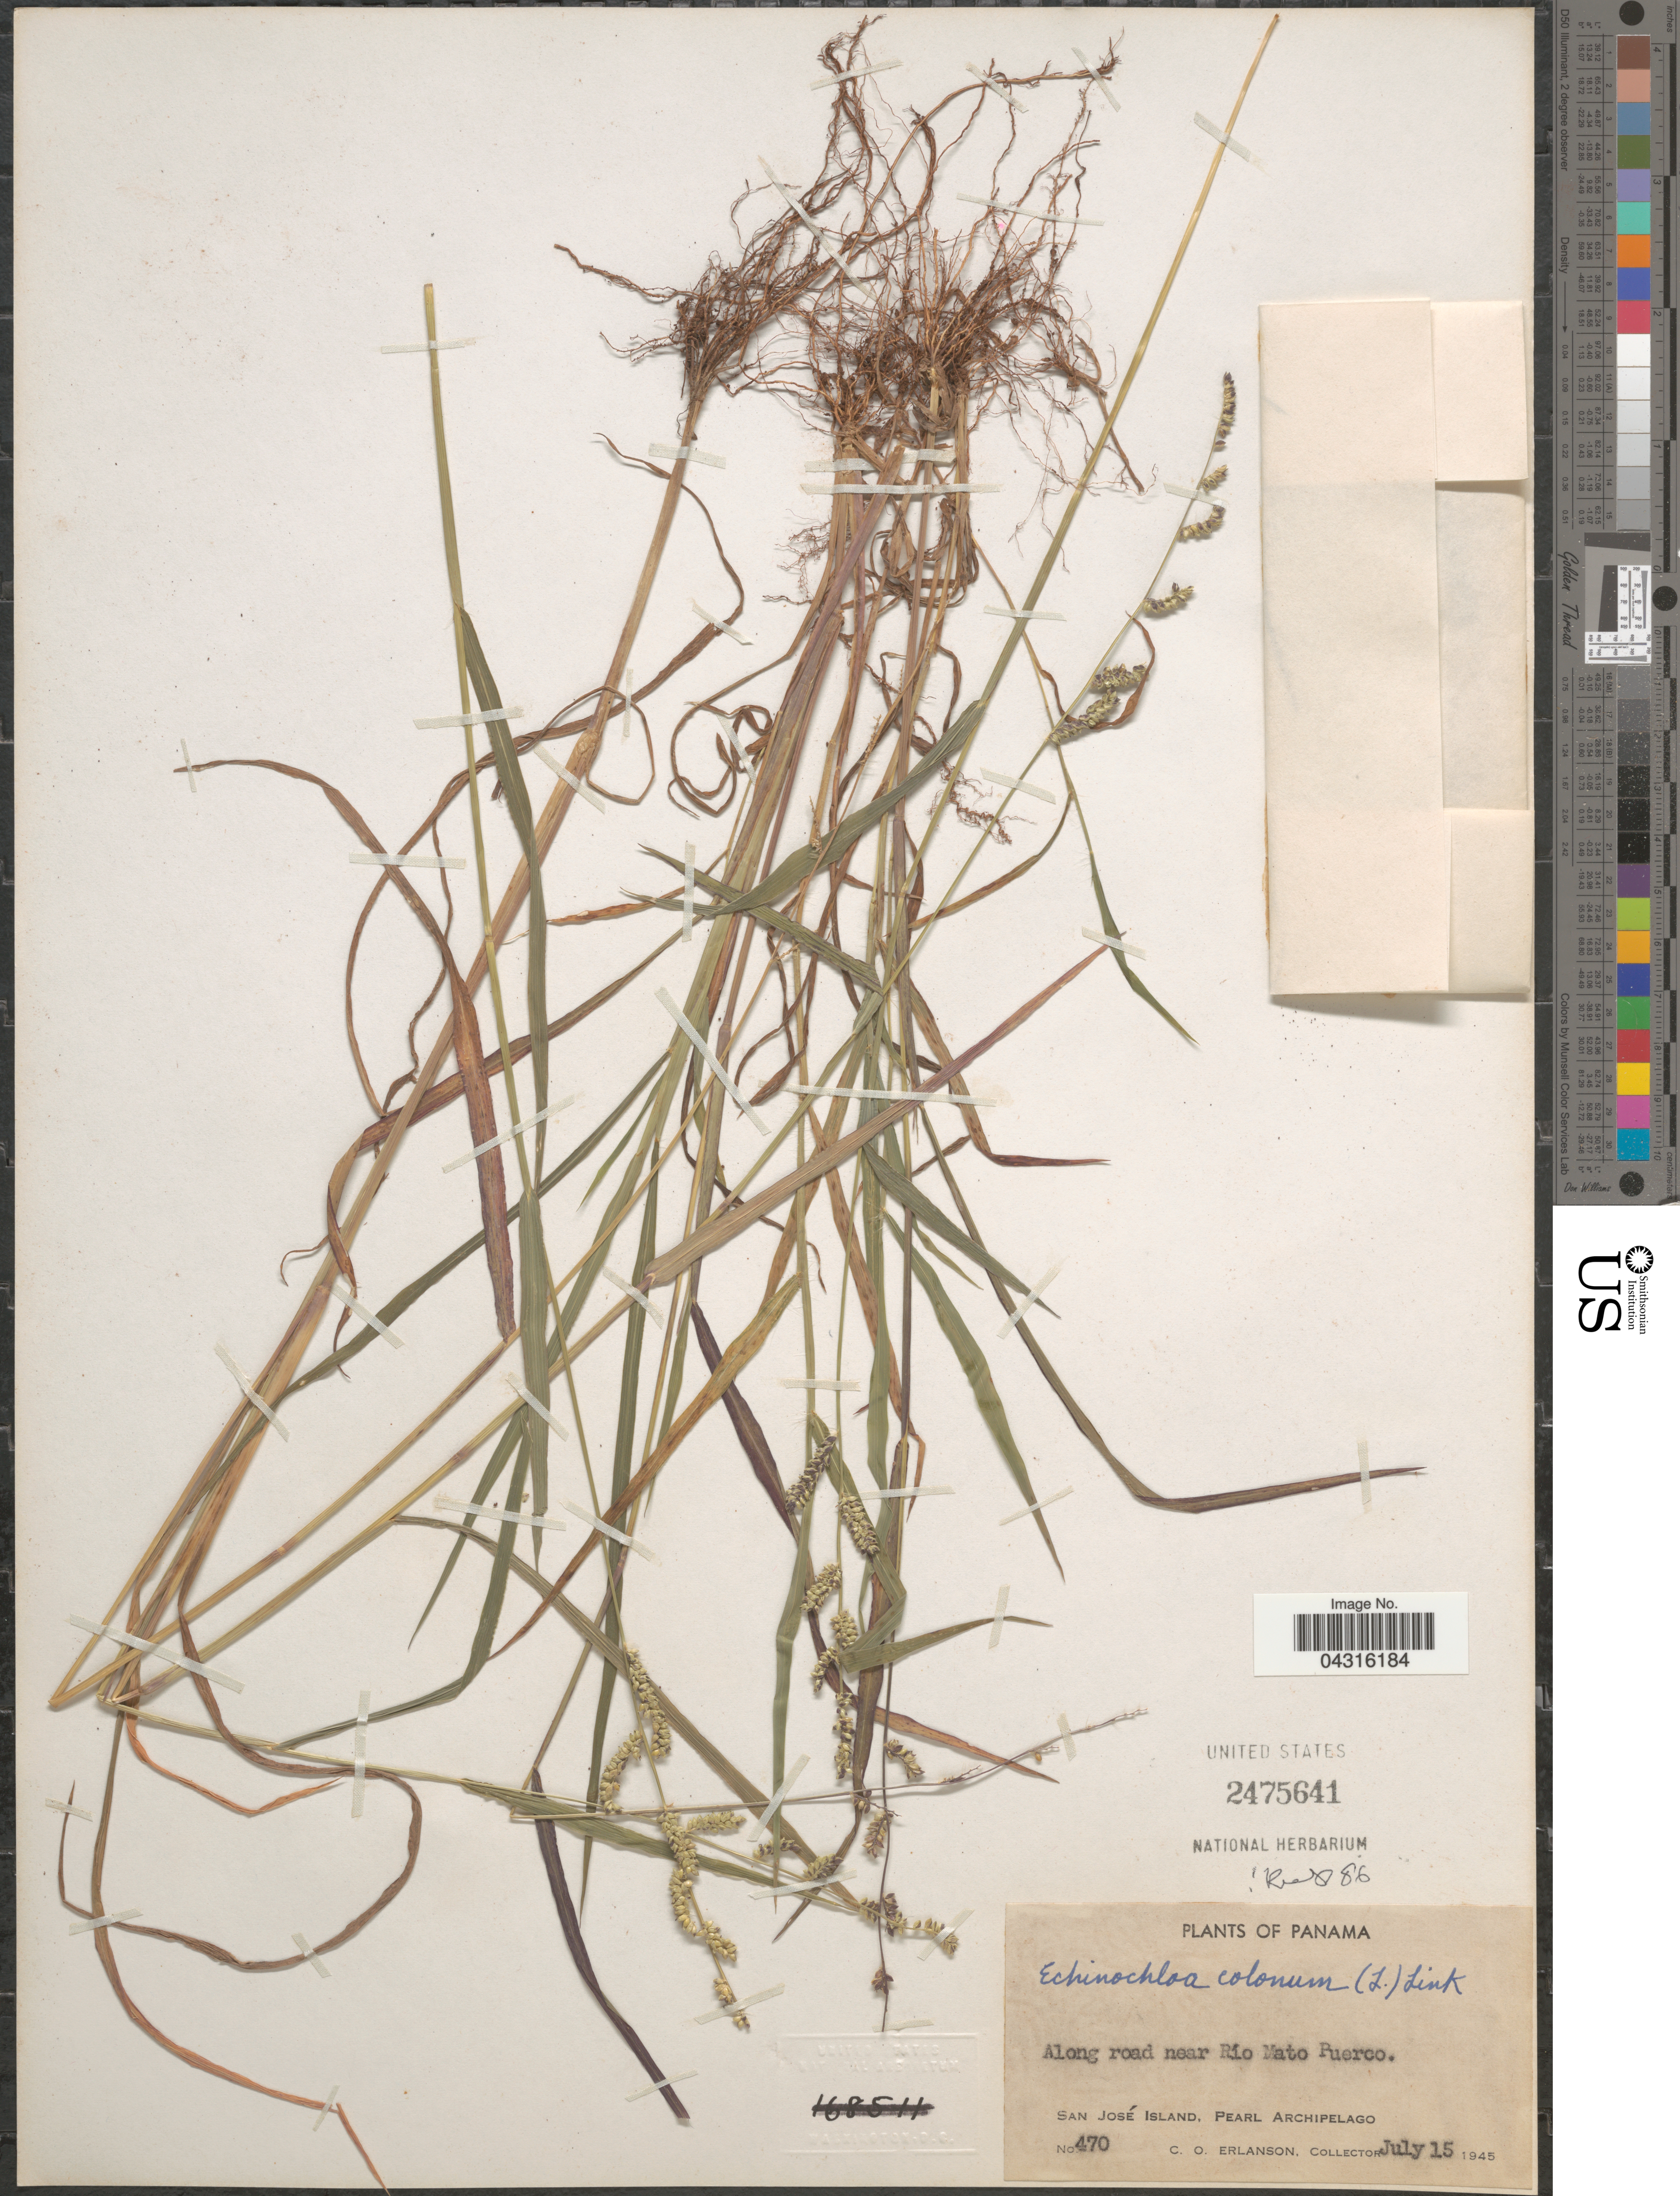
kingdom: Plantae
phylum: Tracheophyta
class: Liliopsida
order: Poales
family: Poaceae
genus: Echinochloa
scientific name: Echinochloa colona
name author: (L.) Link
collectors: C. O. Erlanson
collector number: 470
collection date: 1945-07-15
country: Panama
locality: Along road near Río Mato Puerco. San José Island, Pearl Archipelago.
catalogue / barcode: US 2475641